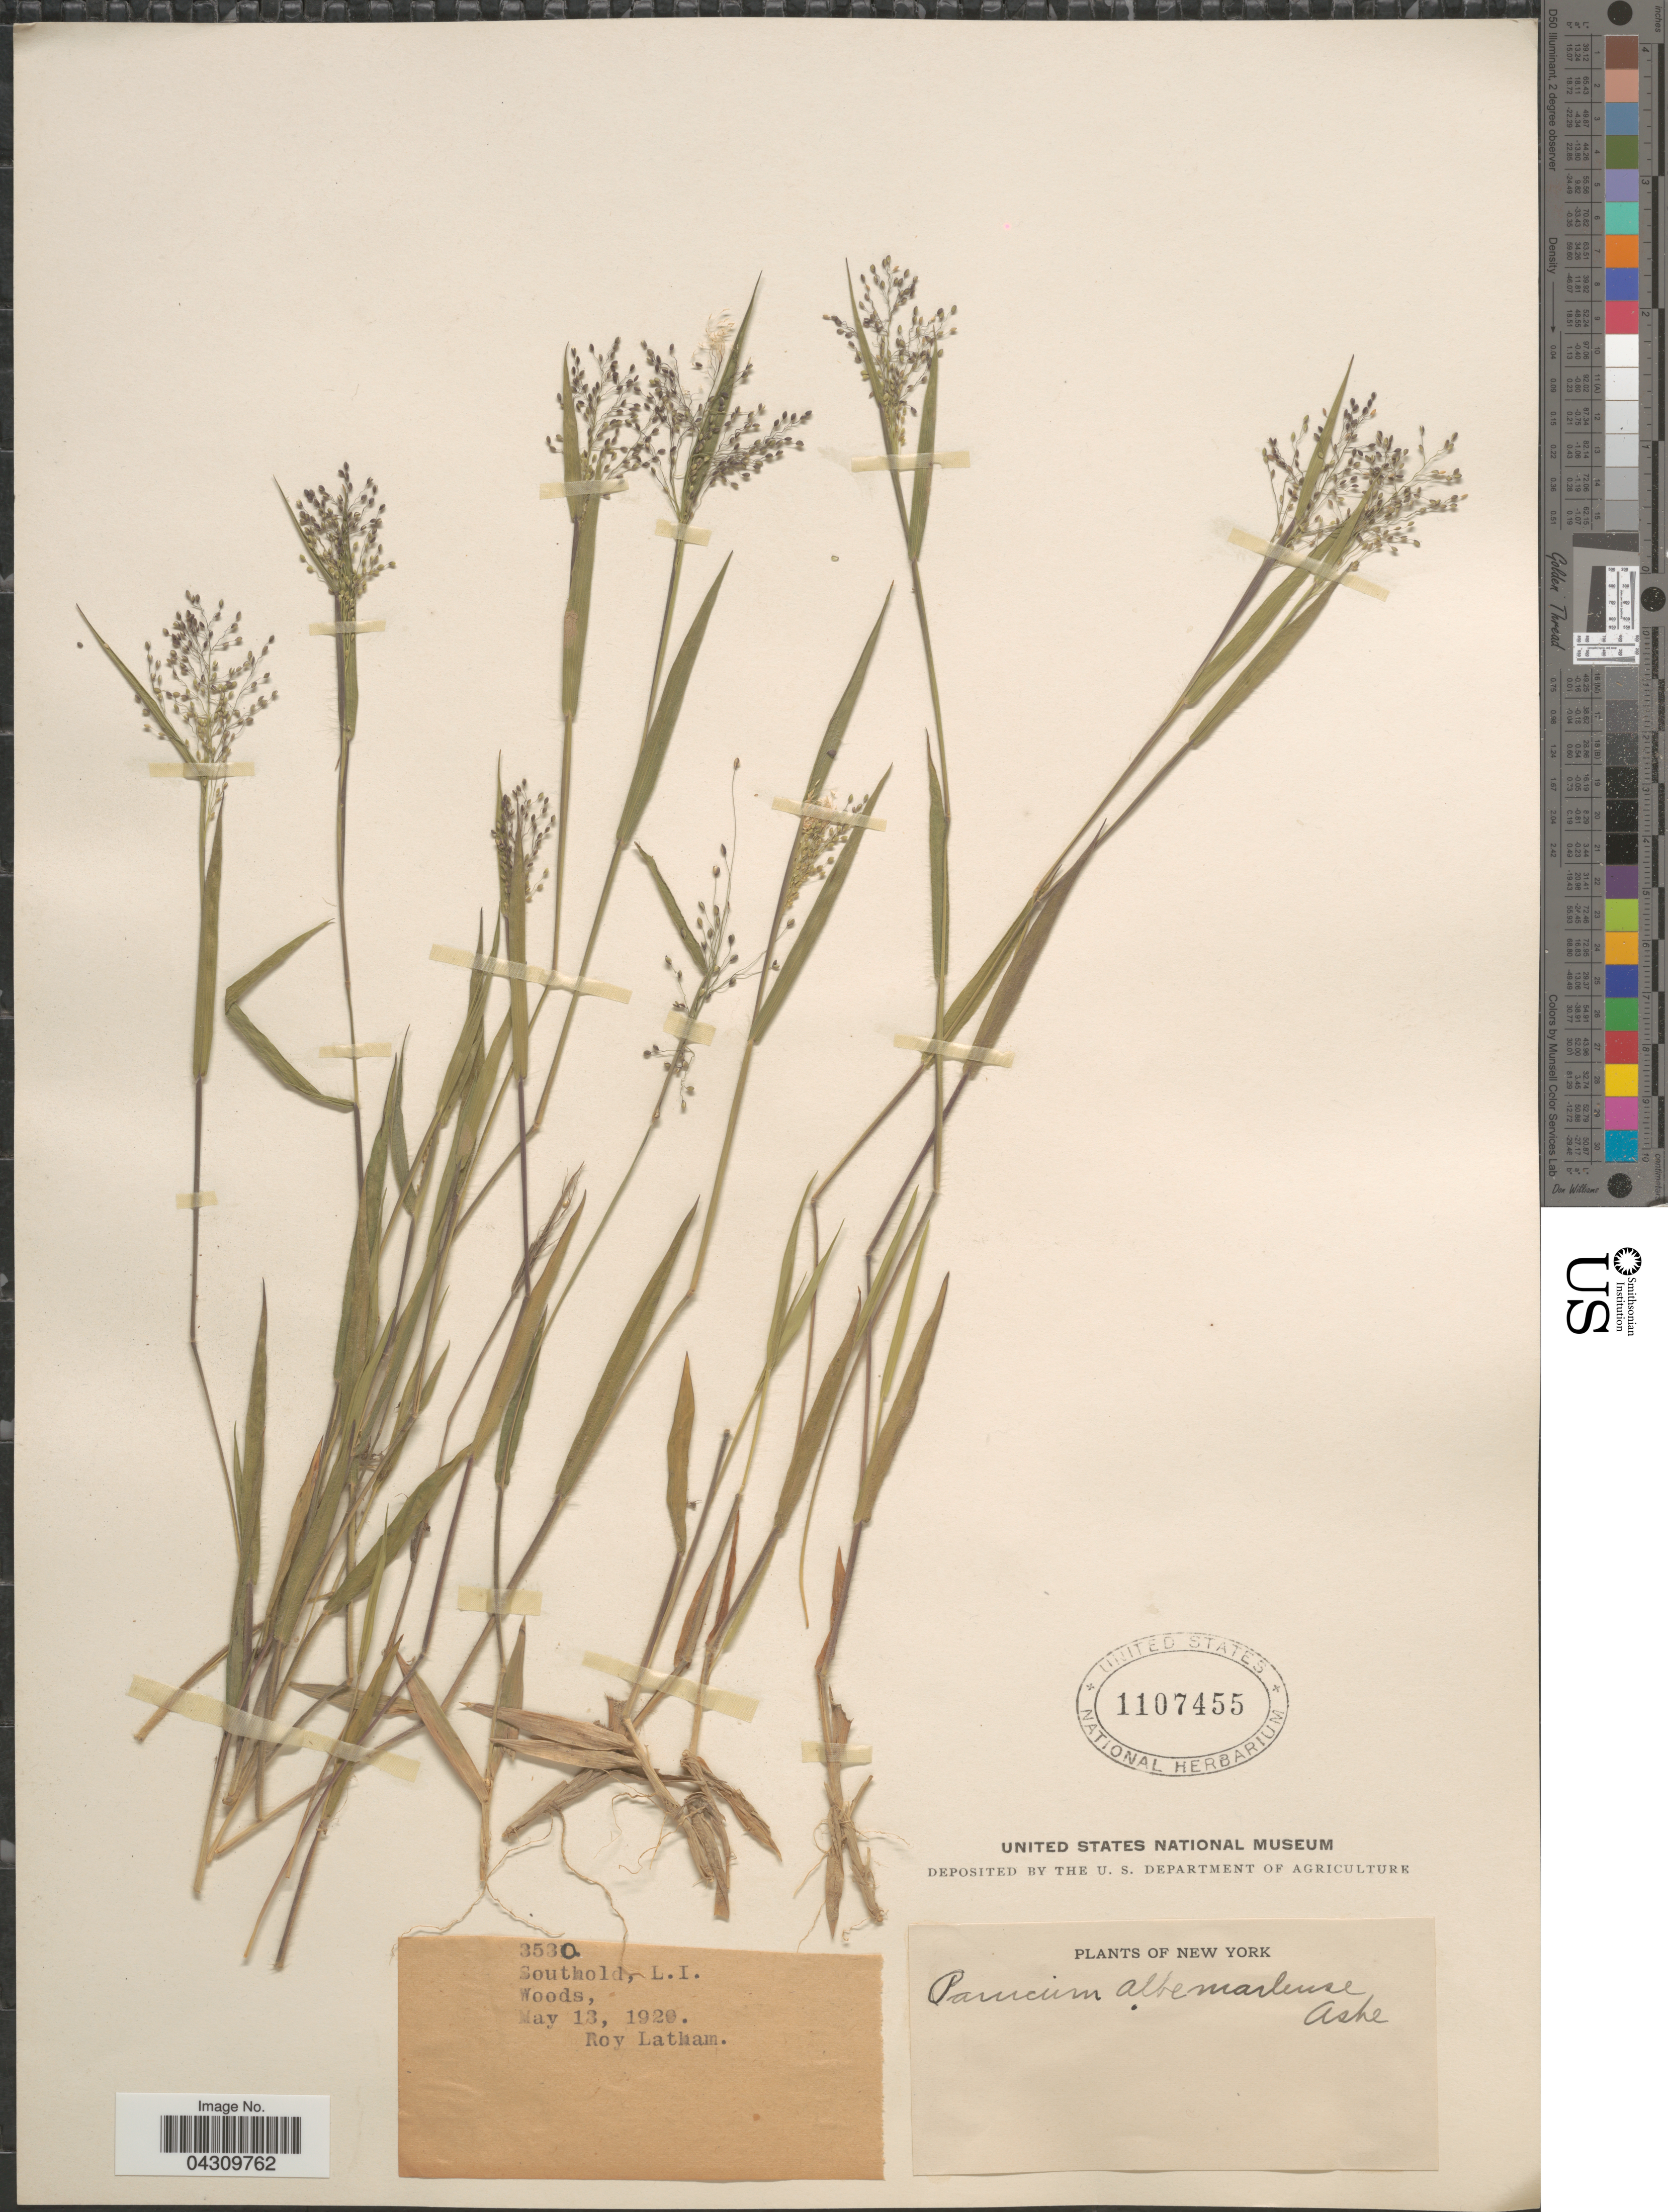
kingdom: Plantae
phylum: Tracheophyta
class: Liliopsida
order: Poales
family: Poaceae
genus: Dichanthelium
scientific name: Dichanthelium acuminatum var. acuminatum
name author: (Sw.) Gould & C.A. Clark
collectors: R. Latham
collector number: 3530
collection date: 1920-05-13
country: United States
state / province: New York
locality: Southold, L.I.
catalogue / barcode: US 1107455